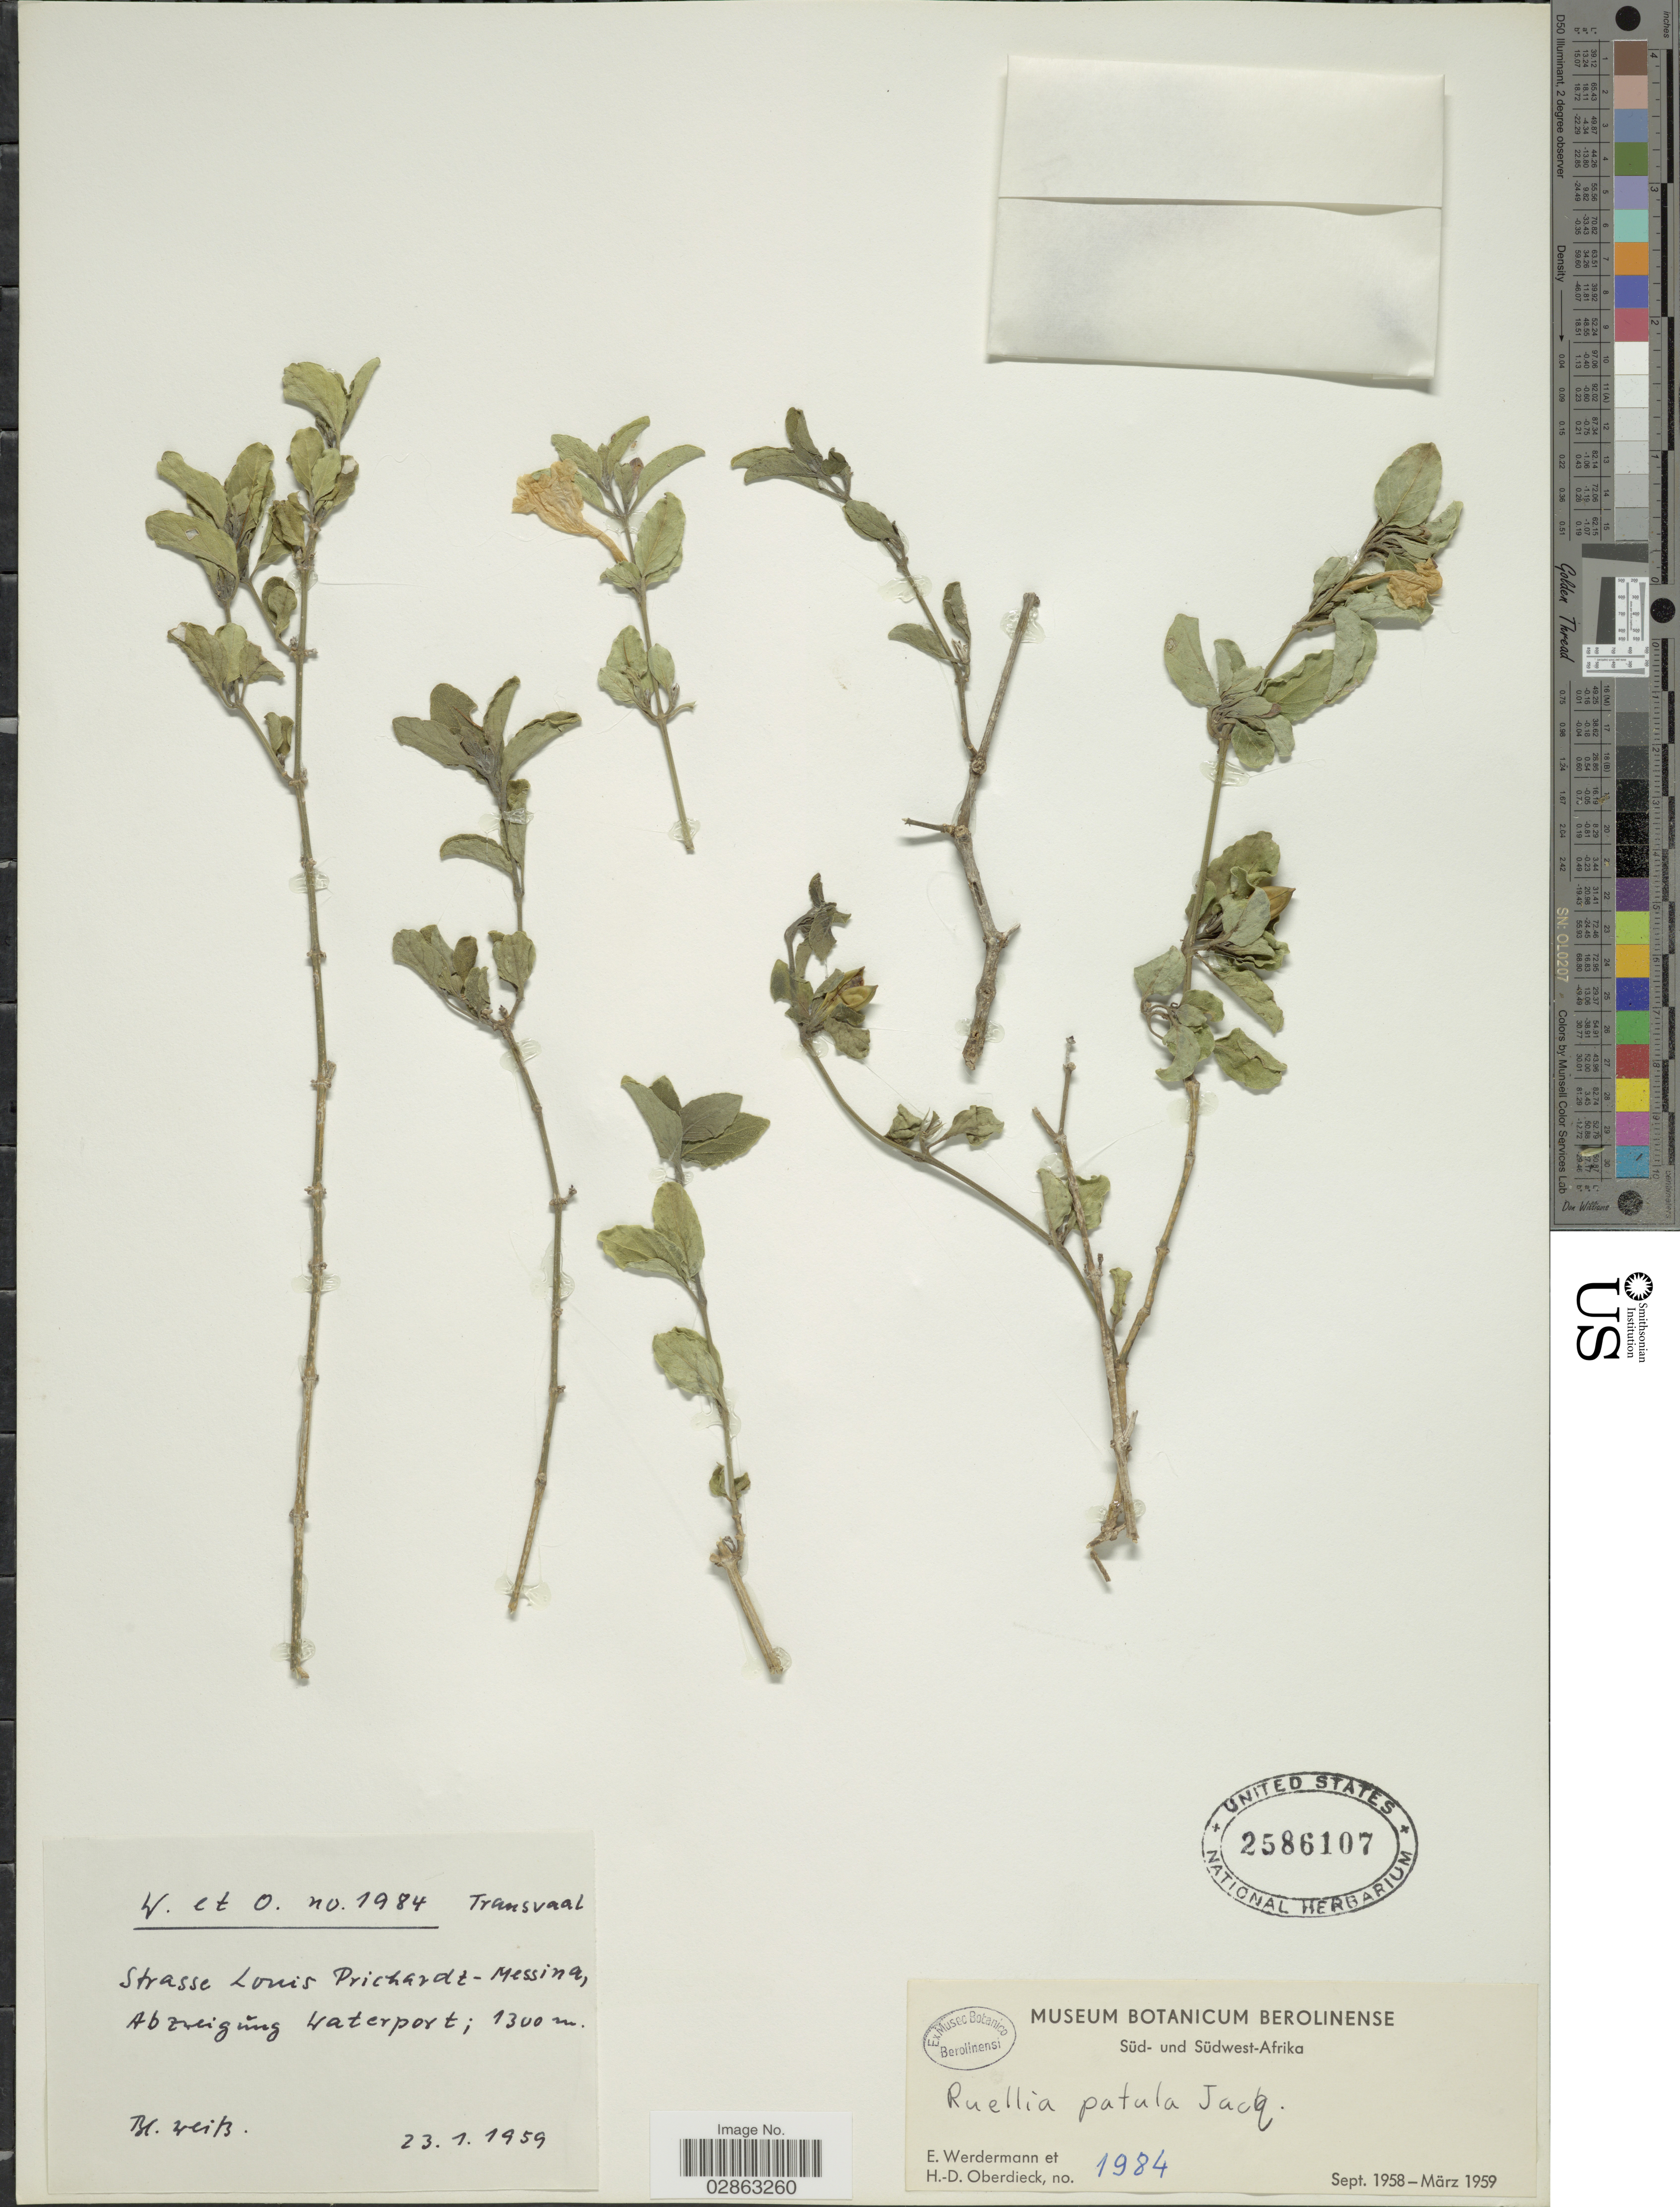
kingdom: Plantae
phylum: Tracheophyta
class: Magnoliopsida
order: Lamiales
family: Acanthaceae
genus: Ruellia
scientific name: Ruellia patula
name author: Jacq.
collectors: E. Werdermann & H. Oberdieck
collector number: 1984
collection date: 1959-01-23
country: South Africa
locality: Süd-Afrika. Transvaal. Strasse Louis Prichardt-Messina, Afzuiging Waterport.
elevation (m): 1300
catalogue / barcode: US 2586107